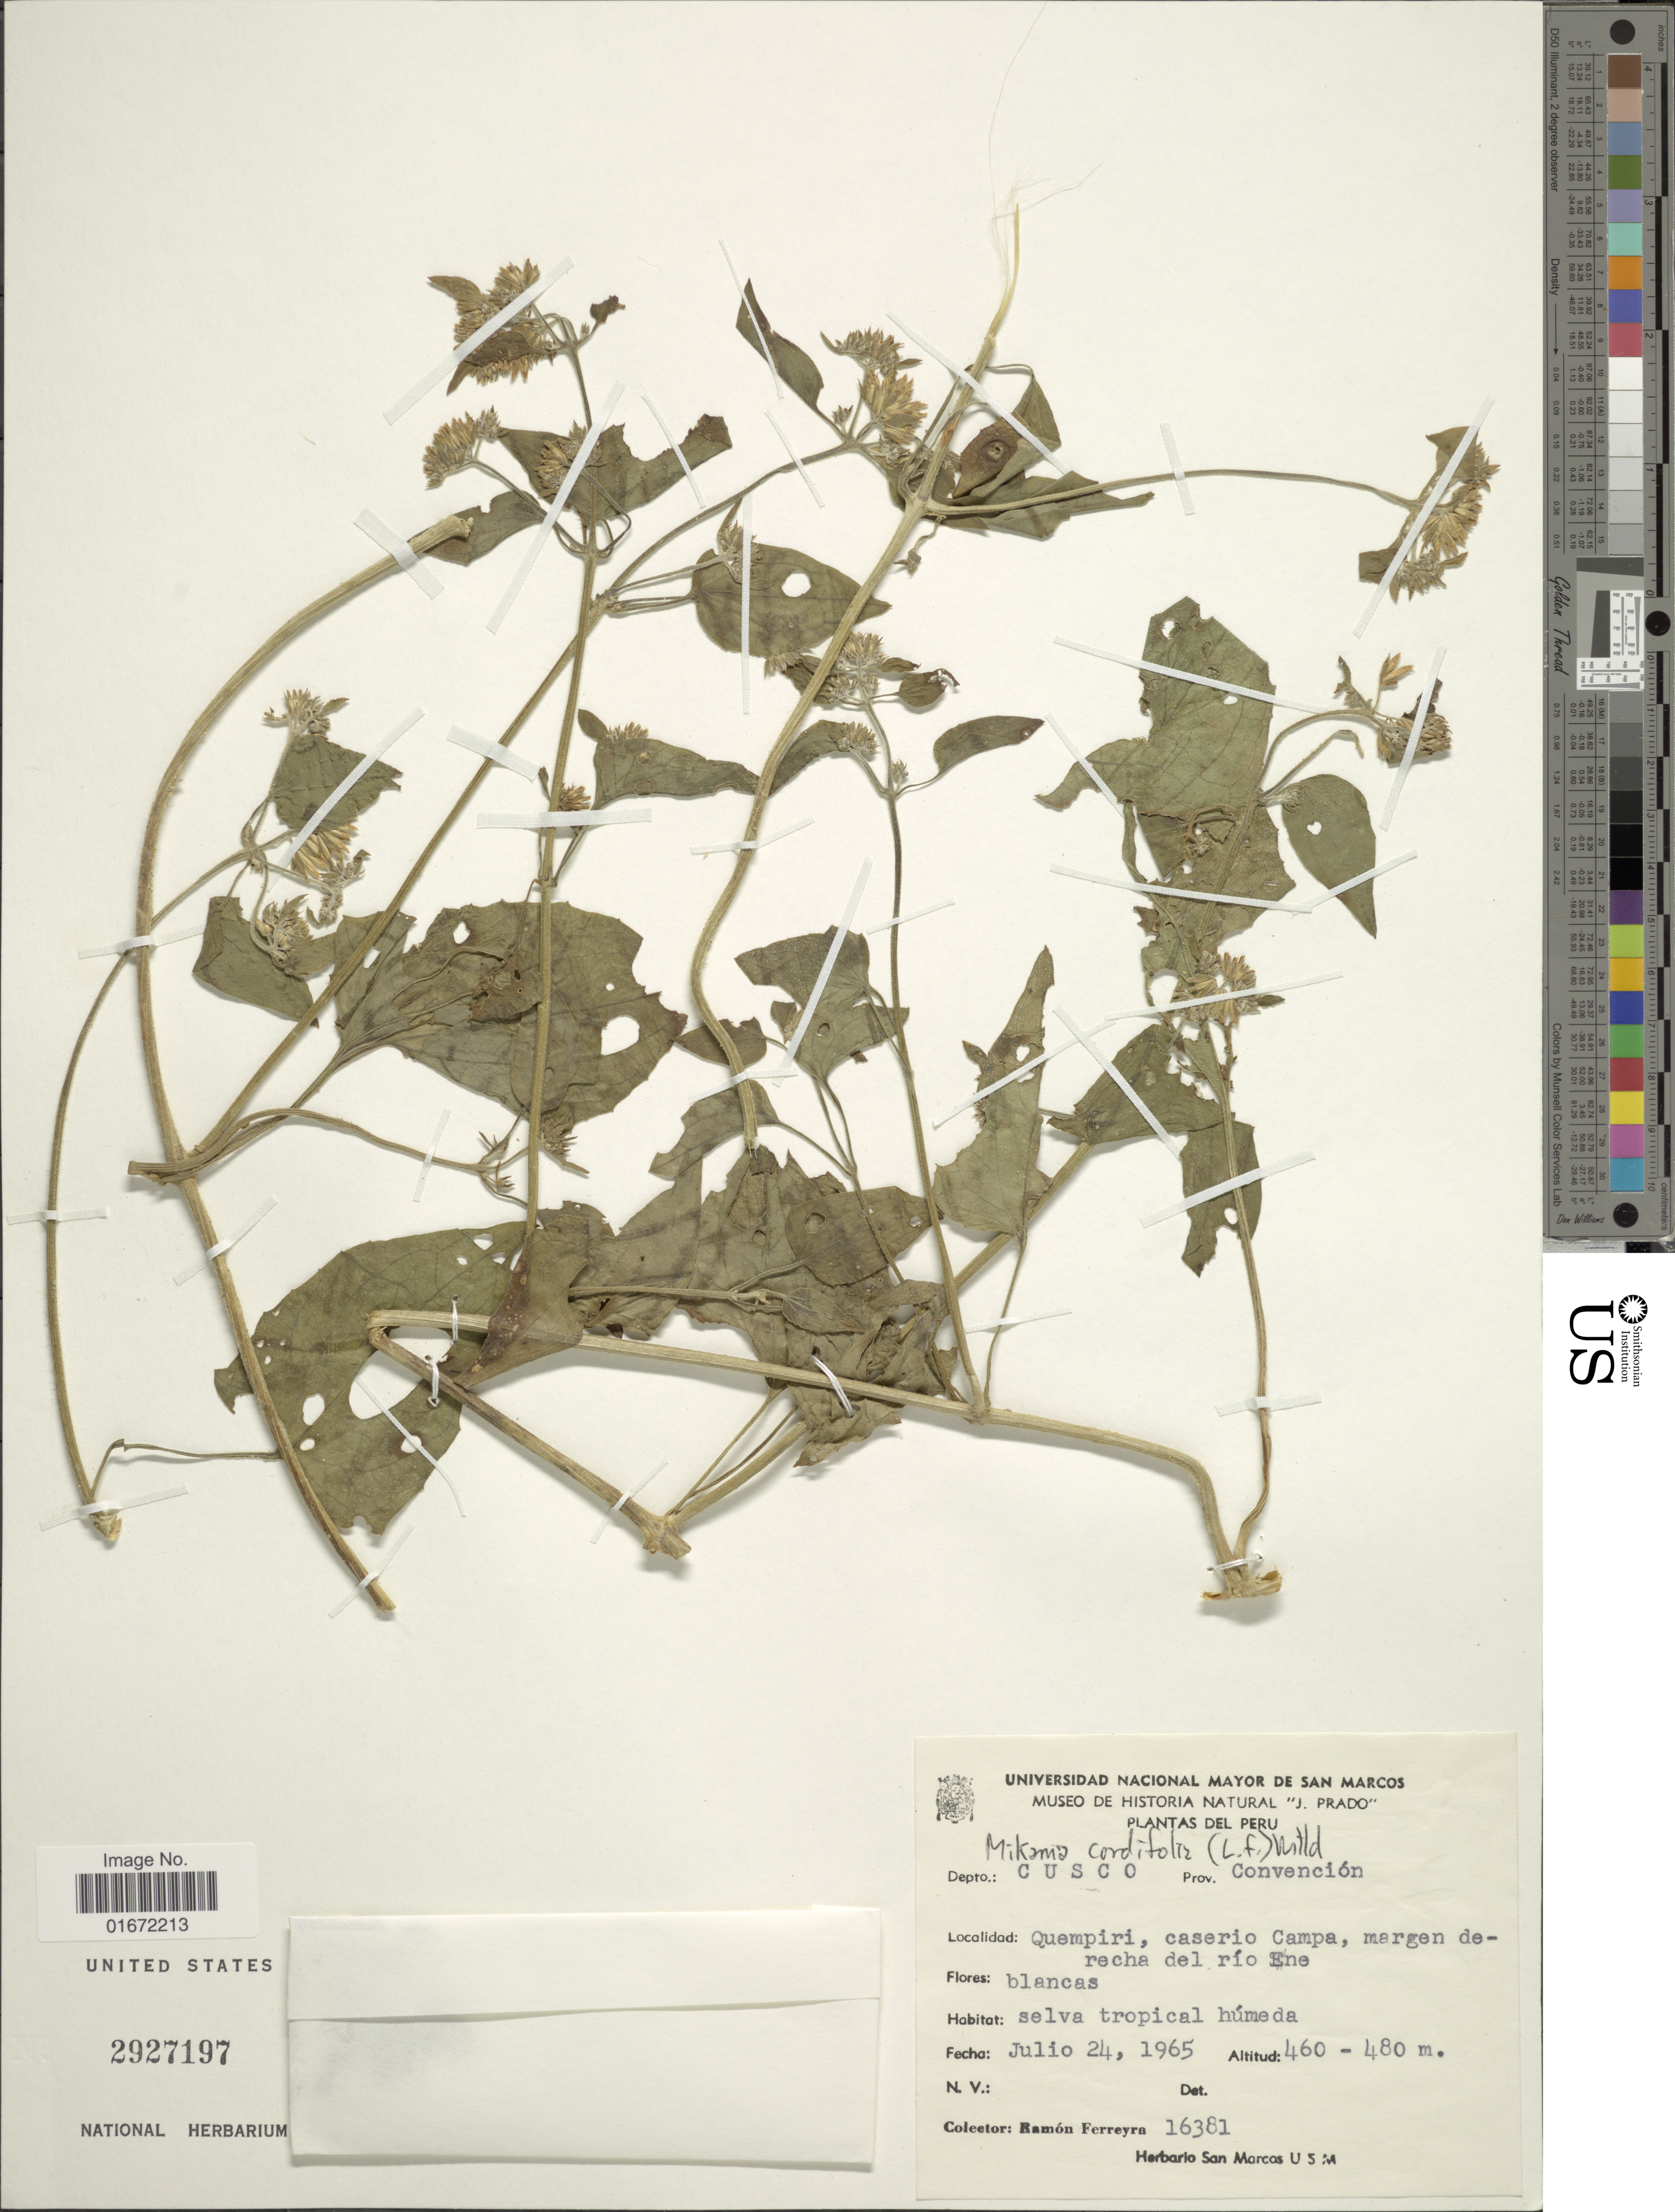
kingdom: Plantae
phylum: Tracheophyta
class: Magnoliopsida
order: Asterales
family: Asteraceae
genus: Mikania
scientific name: Mikania cordifolia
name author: Kunth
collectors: R. A. Ferreyra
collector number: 16381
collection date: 1965-07-24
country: Peru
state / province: Cusco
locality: Depto.: Cuzco. Prov. Convención. Quempiri, caserío Campa, margen derecha del río Ene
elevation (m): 460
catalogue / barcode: US 2927197